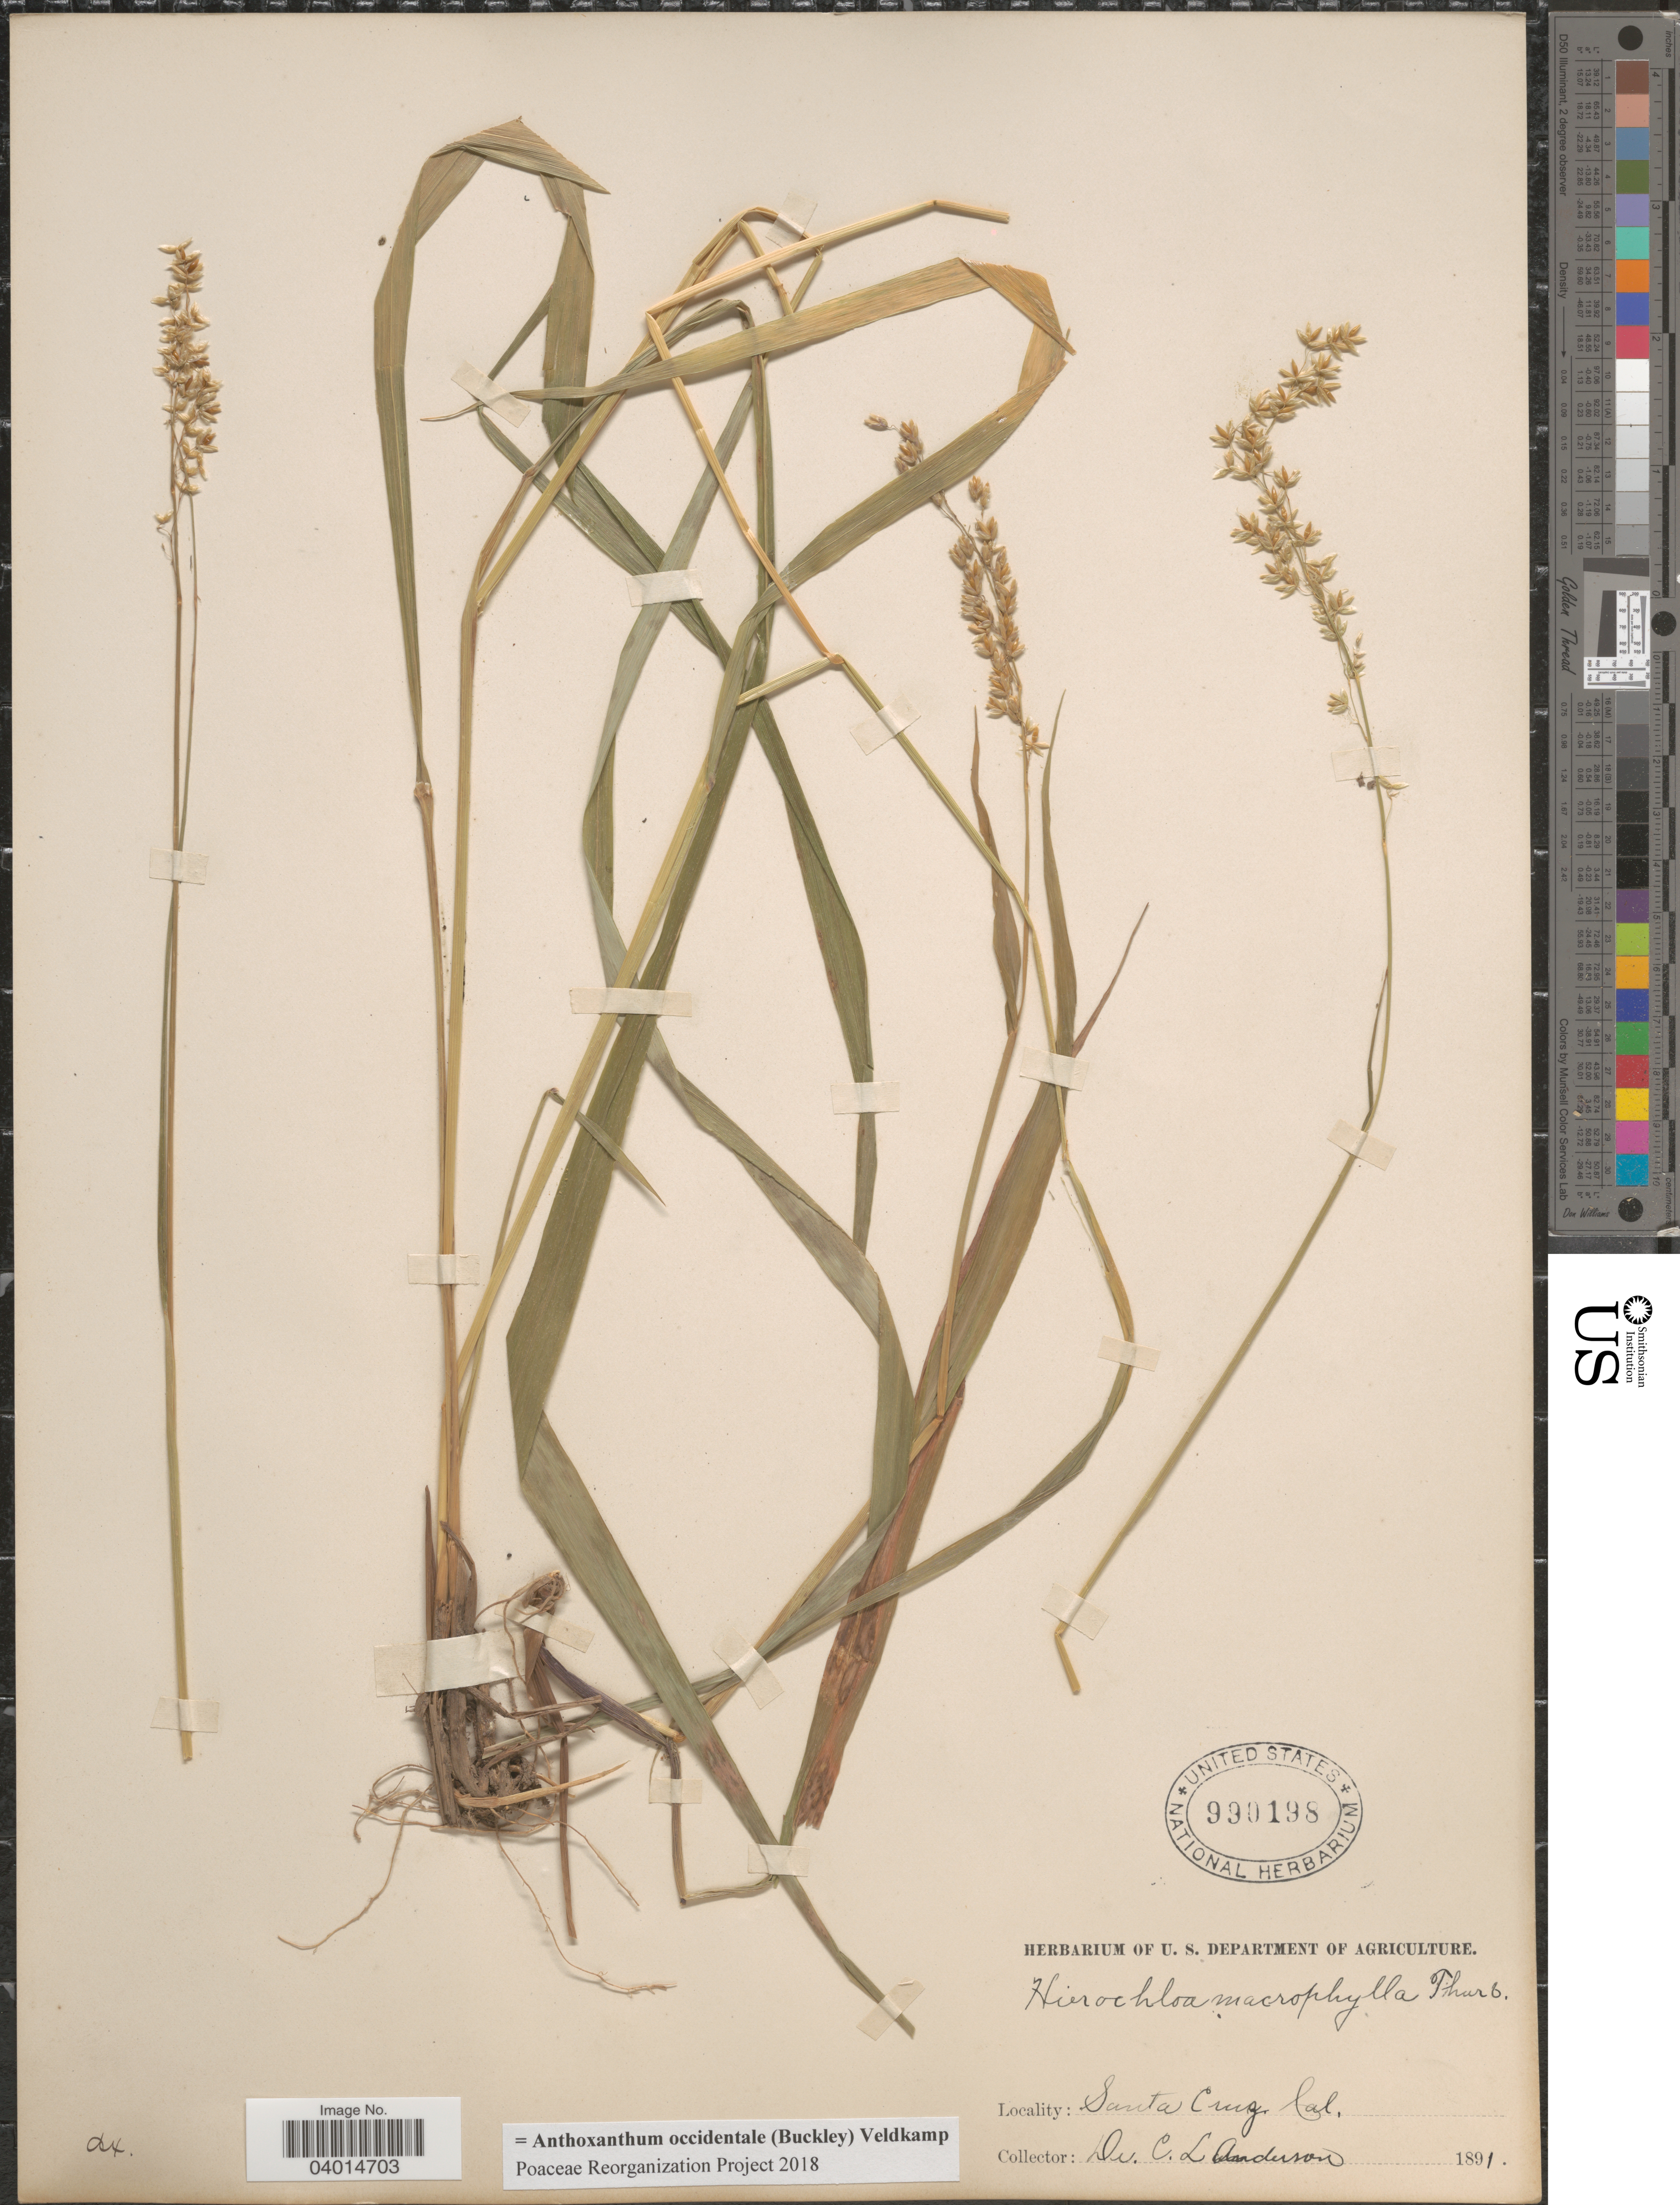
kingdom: Plantae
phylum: Tracheophyta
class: Liliopsida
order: Poales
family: Poaceae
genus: Anthoxanthum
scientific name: Anthoxanthum occidentale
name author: (Buckley) Veldkamp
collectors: C. L. Anderson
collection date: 1891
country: United States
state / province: California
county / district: Santa Cruz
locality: Santa Cruz.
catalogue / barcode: US 990198